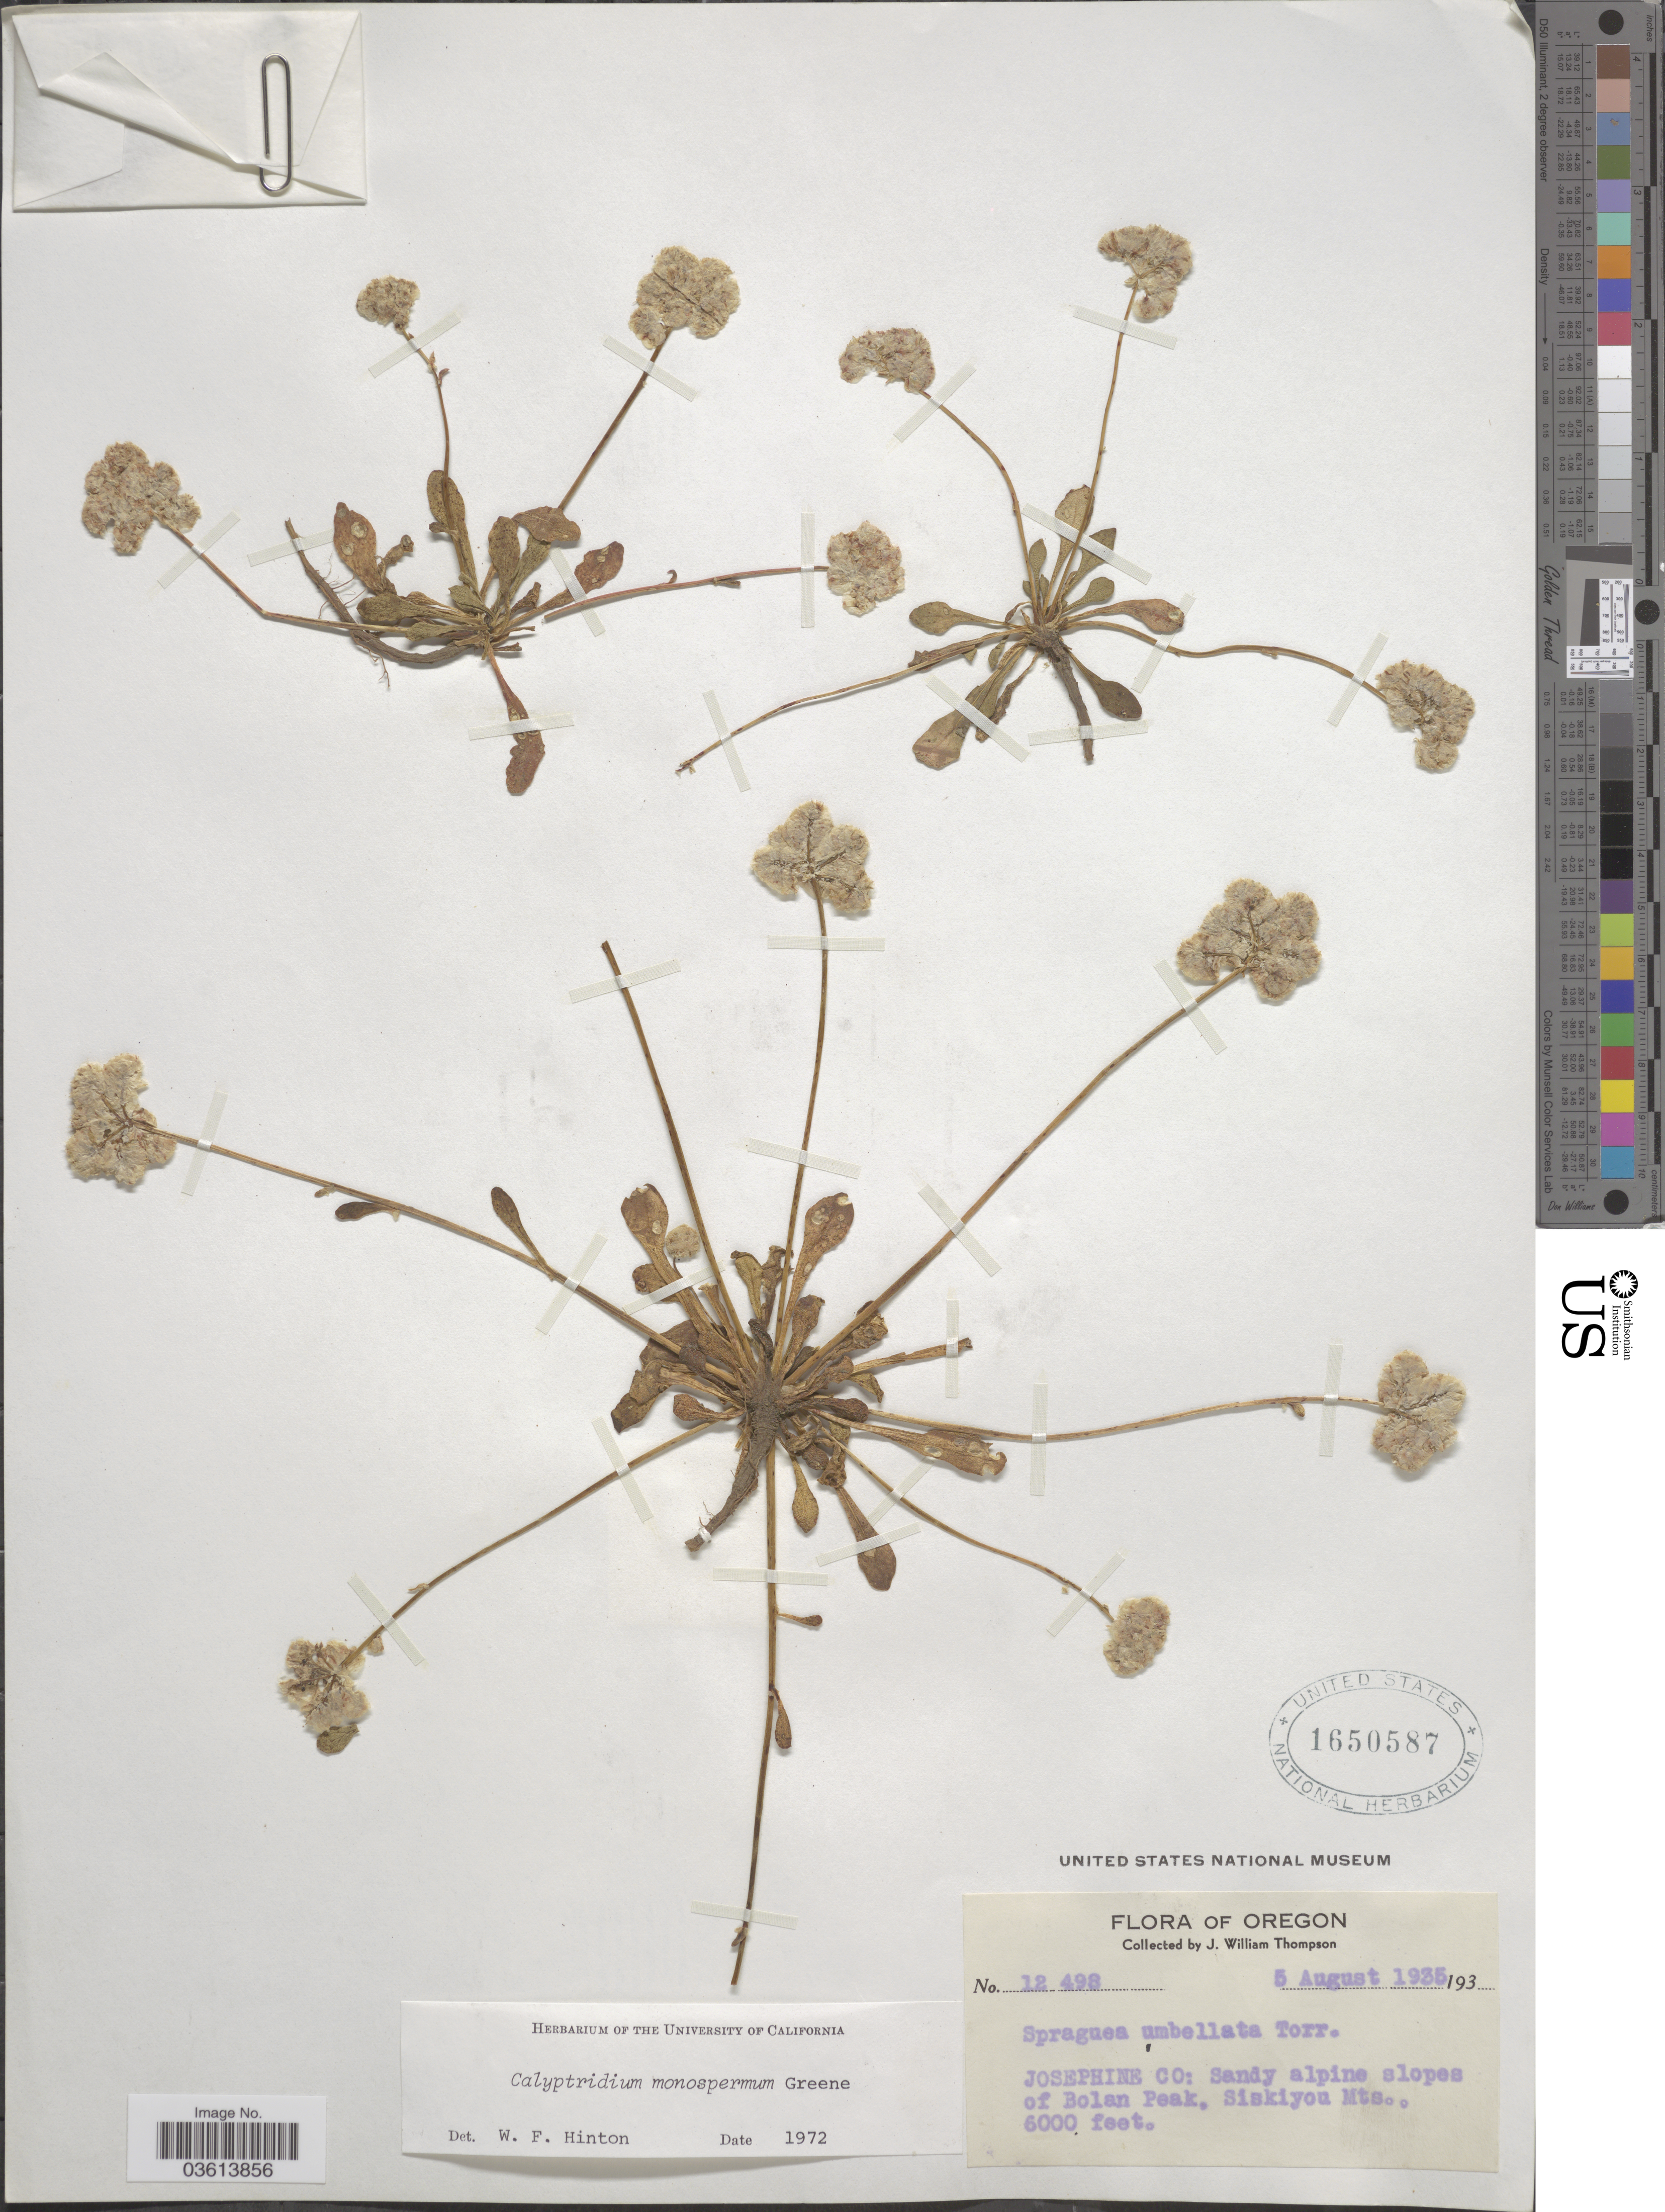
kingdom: Plantae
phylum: Tracheophyta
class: Magnoliopsida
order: Caryophyllales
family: Montiaceae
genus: Calyptridium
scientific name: Calyptridium monospermum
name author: Greene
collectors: J. W. Thompson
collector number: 12498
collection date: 1935-08-05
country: United States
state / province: Oregon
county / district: Josephine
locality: Josephine Co: Sandy alpine slopes of Bolan Peak, Siskiyou Mts.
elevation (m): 1829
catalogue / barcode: US 1650587